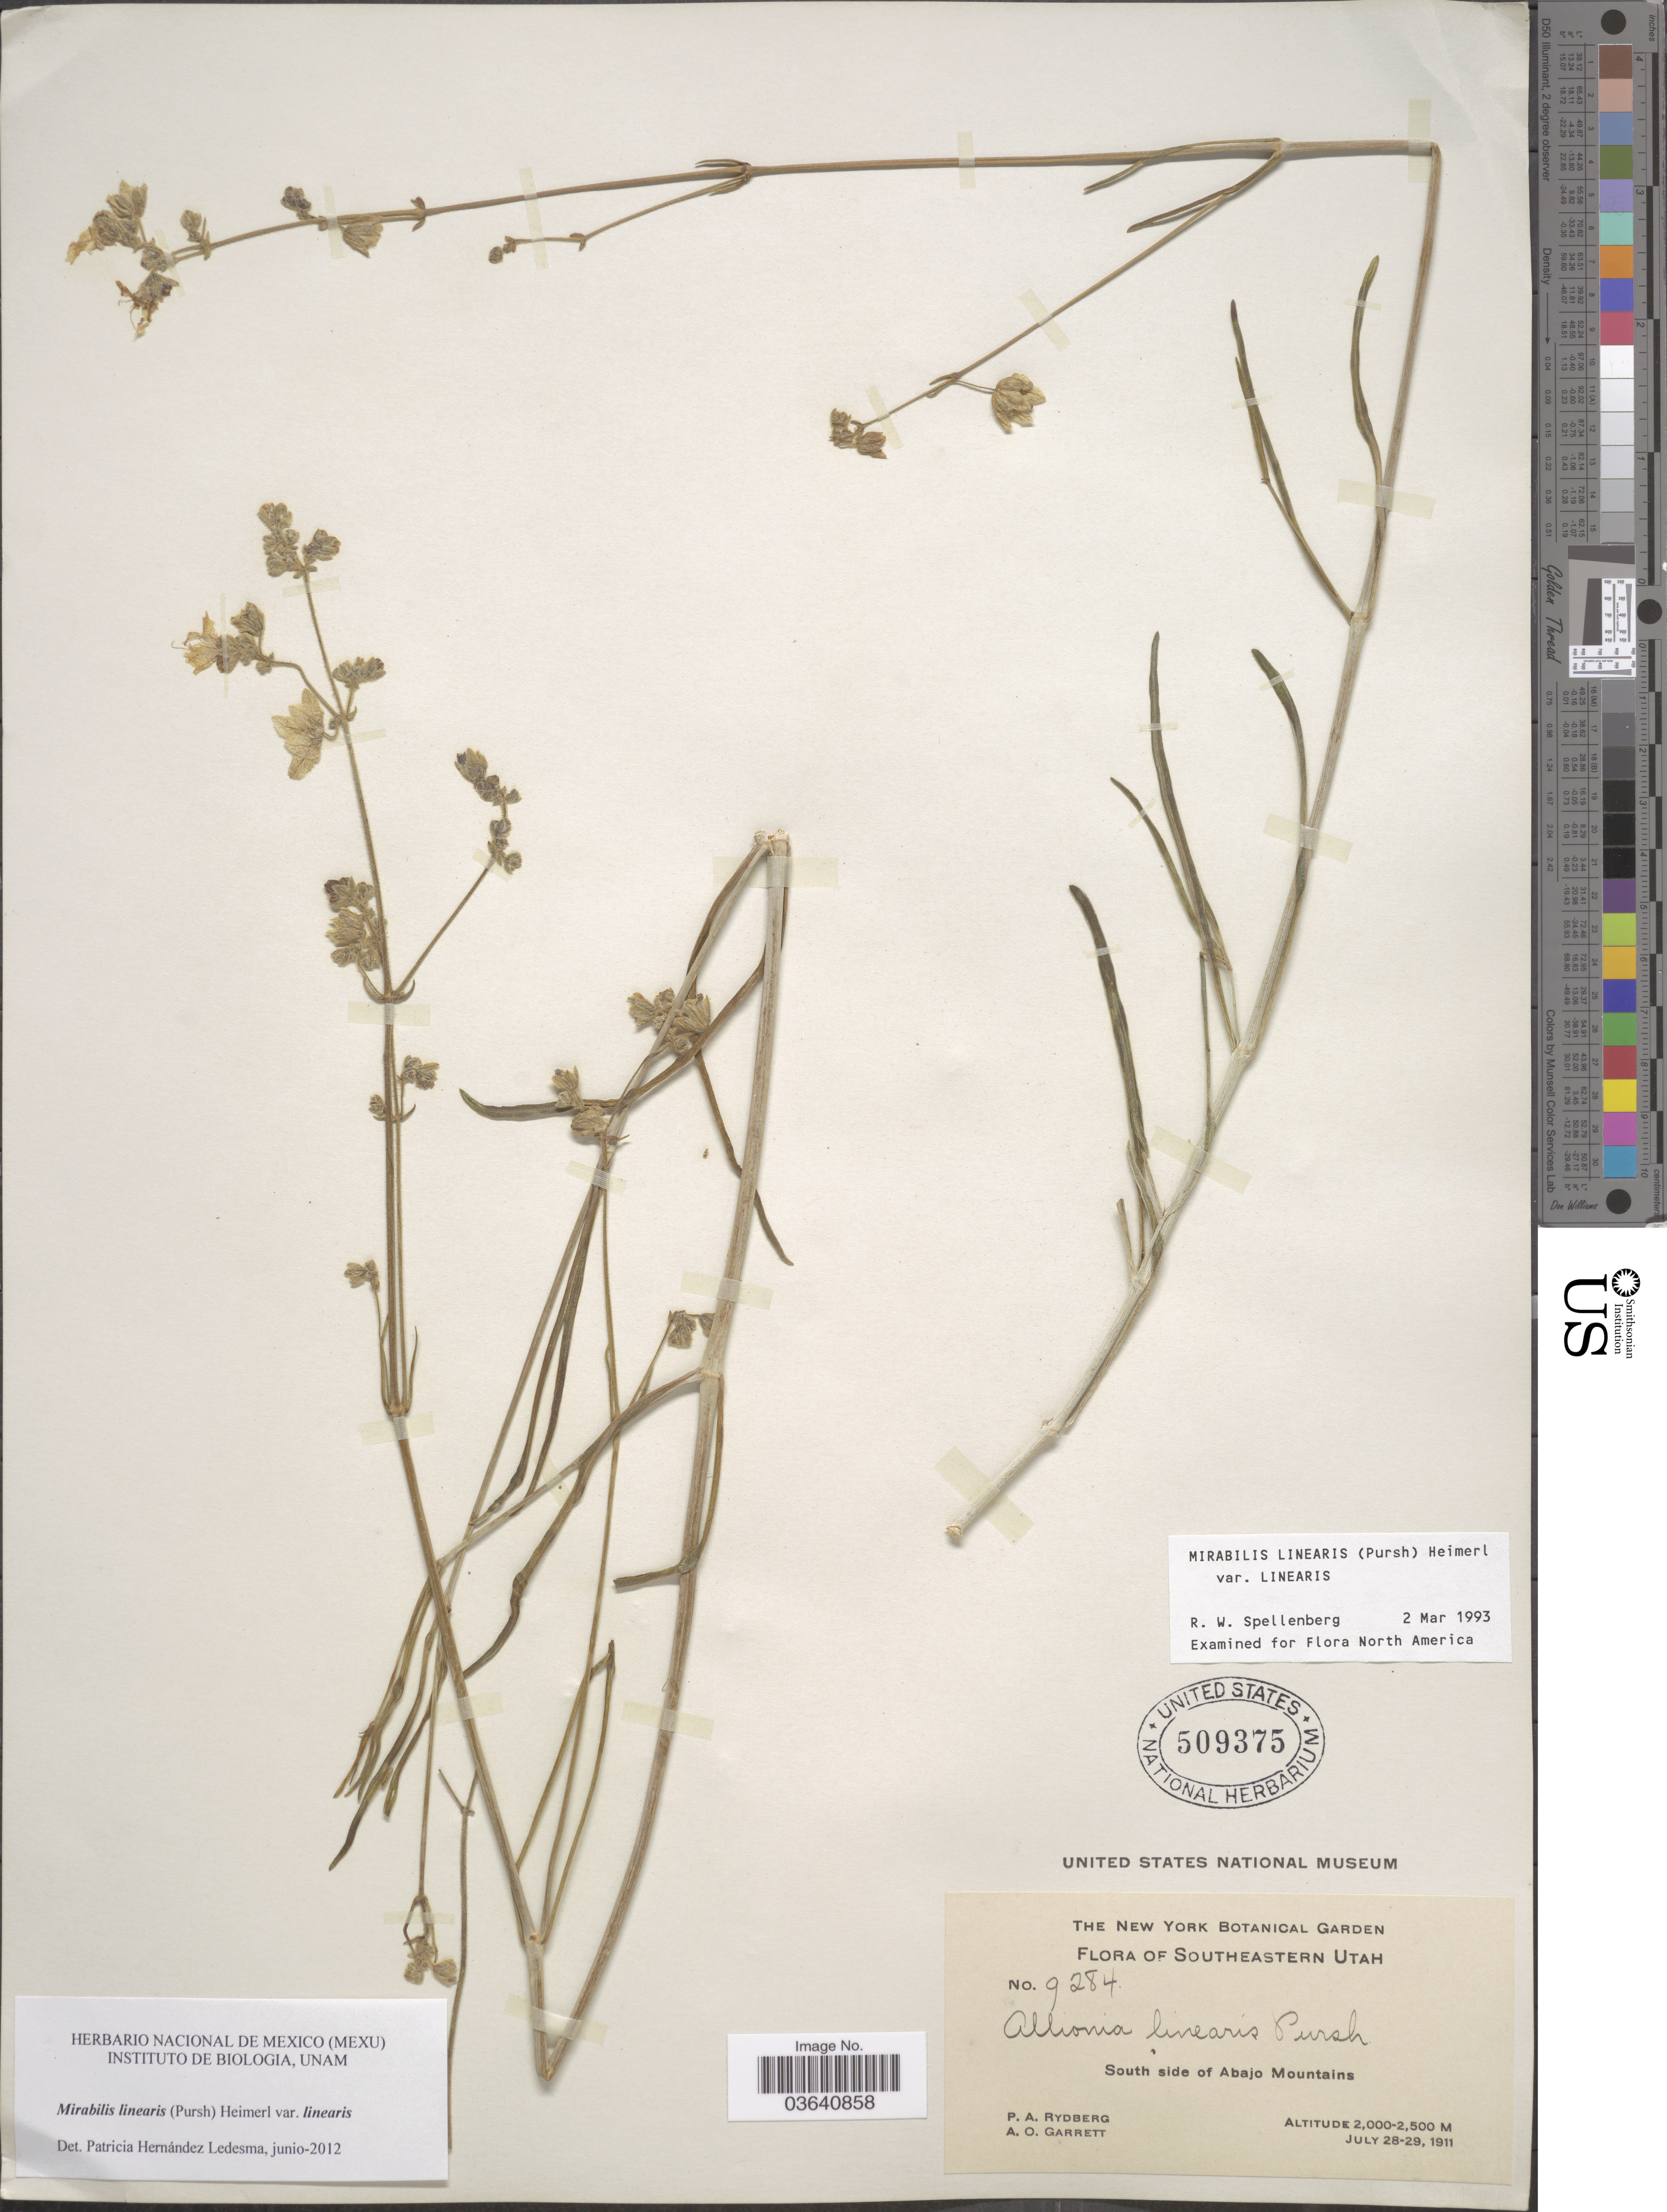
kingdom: Plantae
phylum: Tracheophyta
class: Magnoliopsida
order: Caryophyllales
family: Nyctaginaceae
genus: Mirabilis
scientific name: Mirabilis linearis var. linearis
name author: (Pursh) Heimerl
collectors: P. A. Rydberg & A. O. Garrett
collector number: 9284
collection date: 1911-07-28/1911-07-29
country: United States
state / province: Utah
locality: Southeastern Utah. South side of Abajo Mountains.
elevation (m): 2000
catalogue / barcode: US 509375